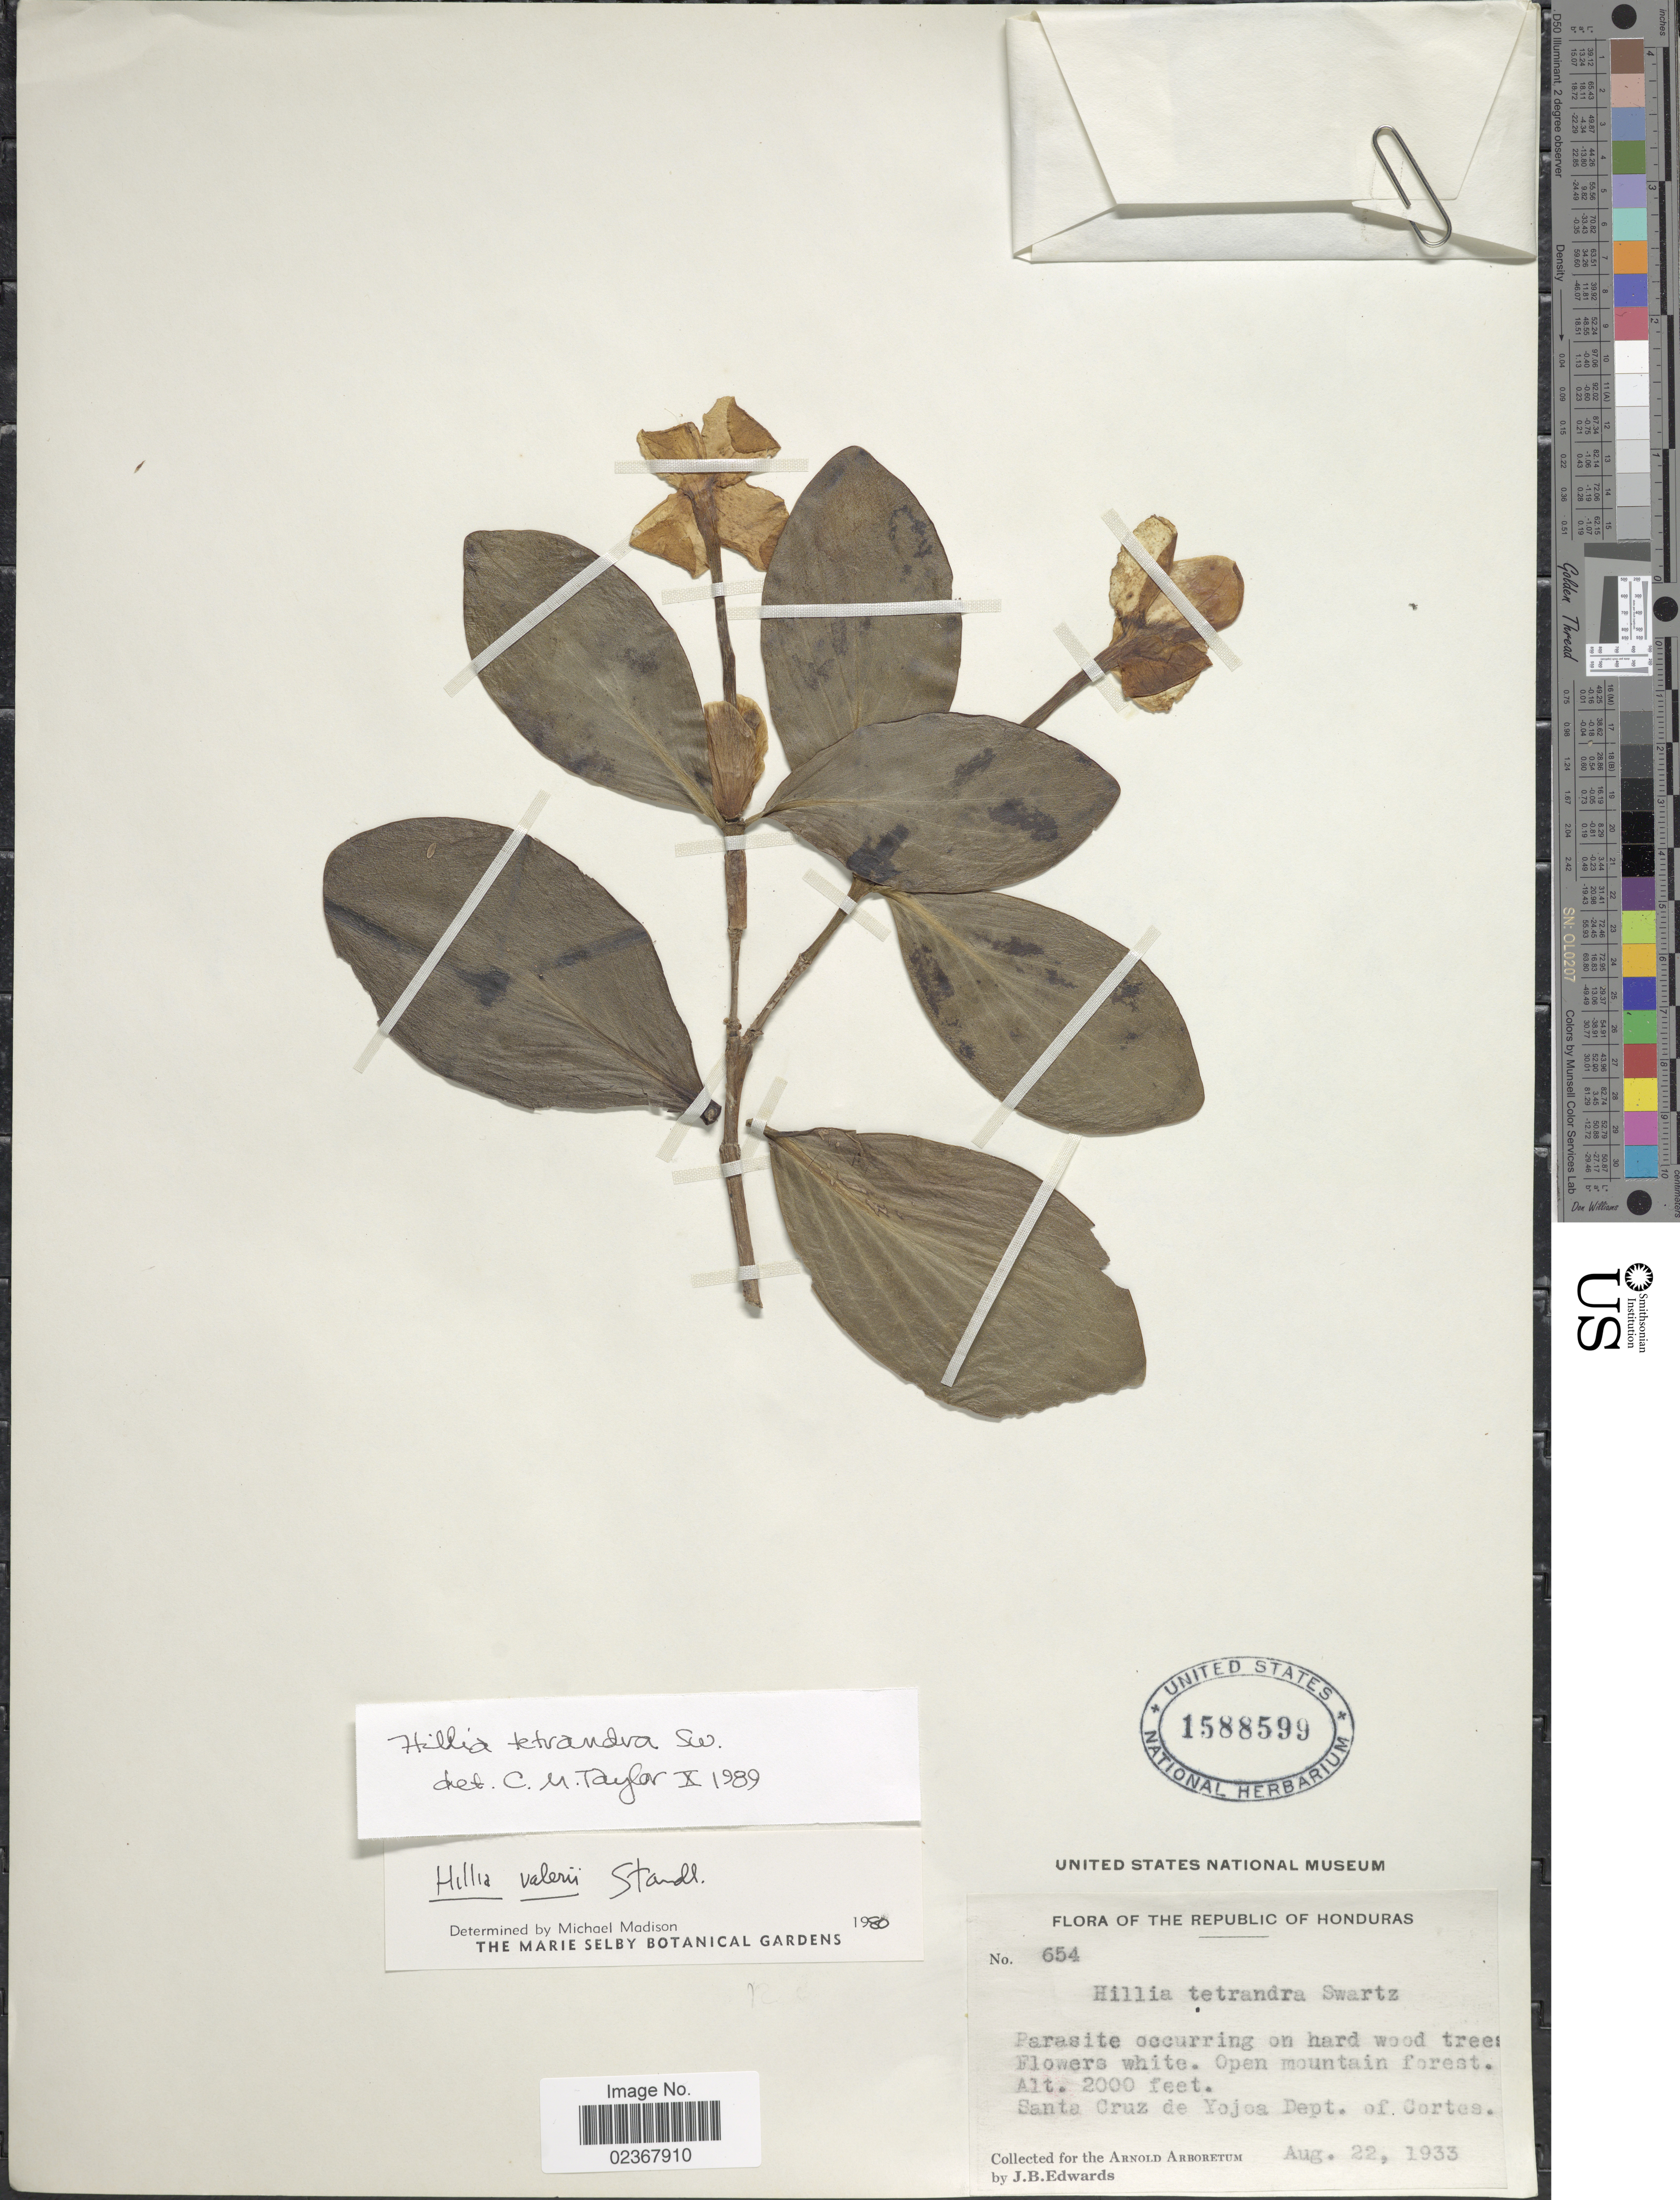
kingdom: Plantae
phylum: Tracheophyta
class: Magnoliopsida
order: Gentianales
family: Rubiaceae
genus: Hillia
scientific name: Hillia tetrandra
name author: Sw.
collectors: J. B. Edwards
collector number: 654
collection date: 1933-08-22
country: Honduras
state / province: Cortés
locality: Santa Cruz de Yojoa Dept. of Cortes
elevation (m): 610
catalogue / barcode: US 1588599